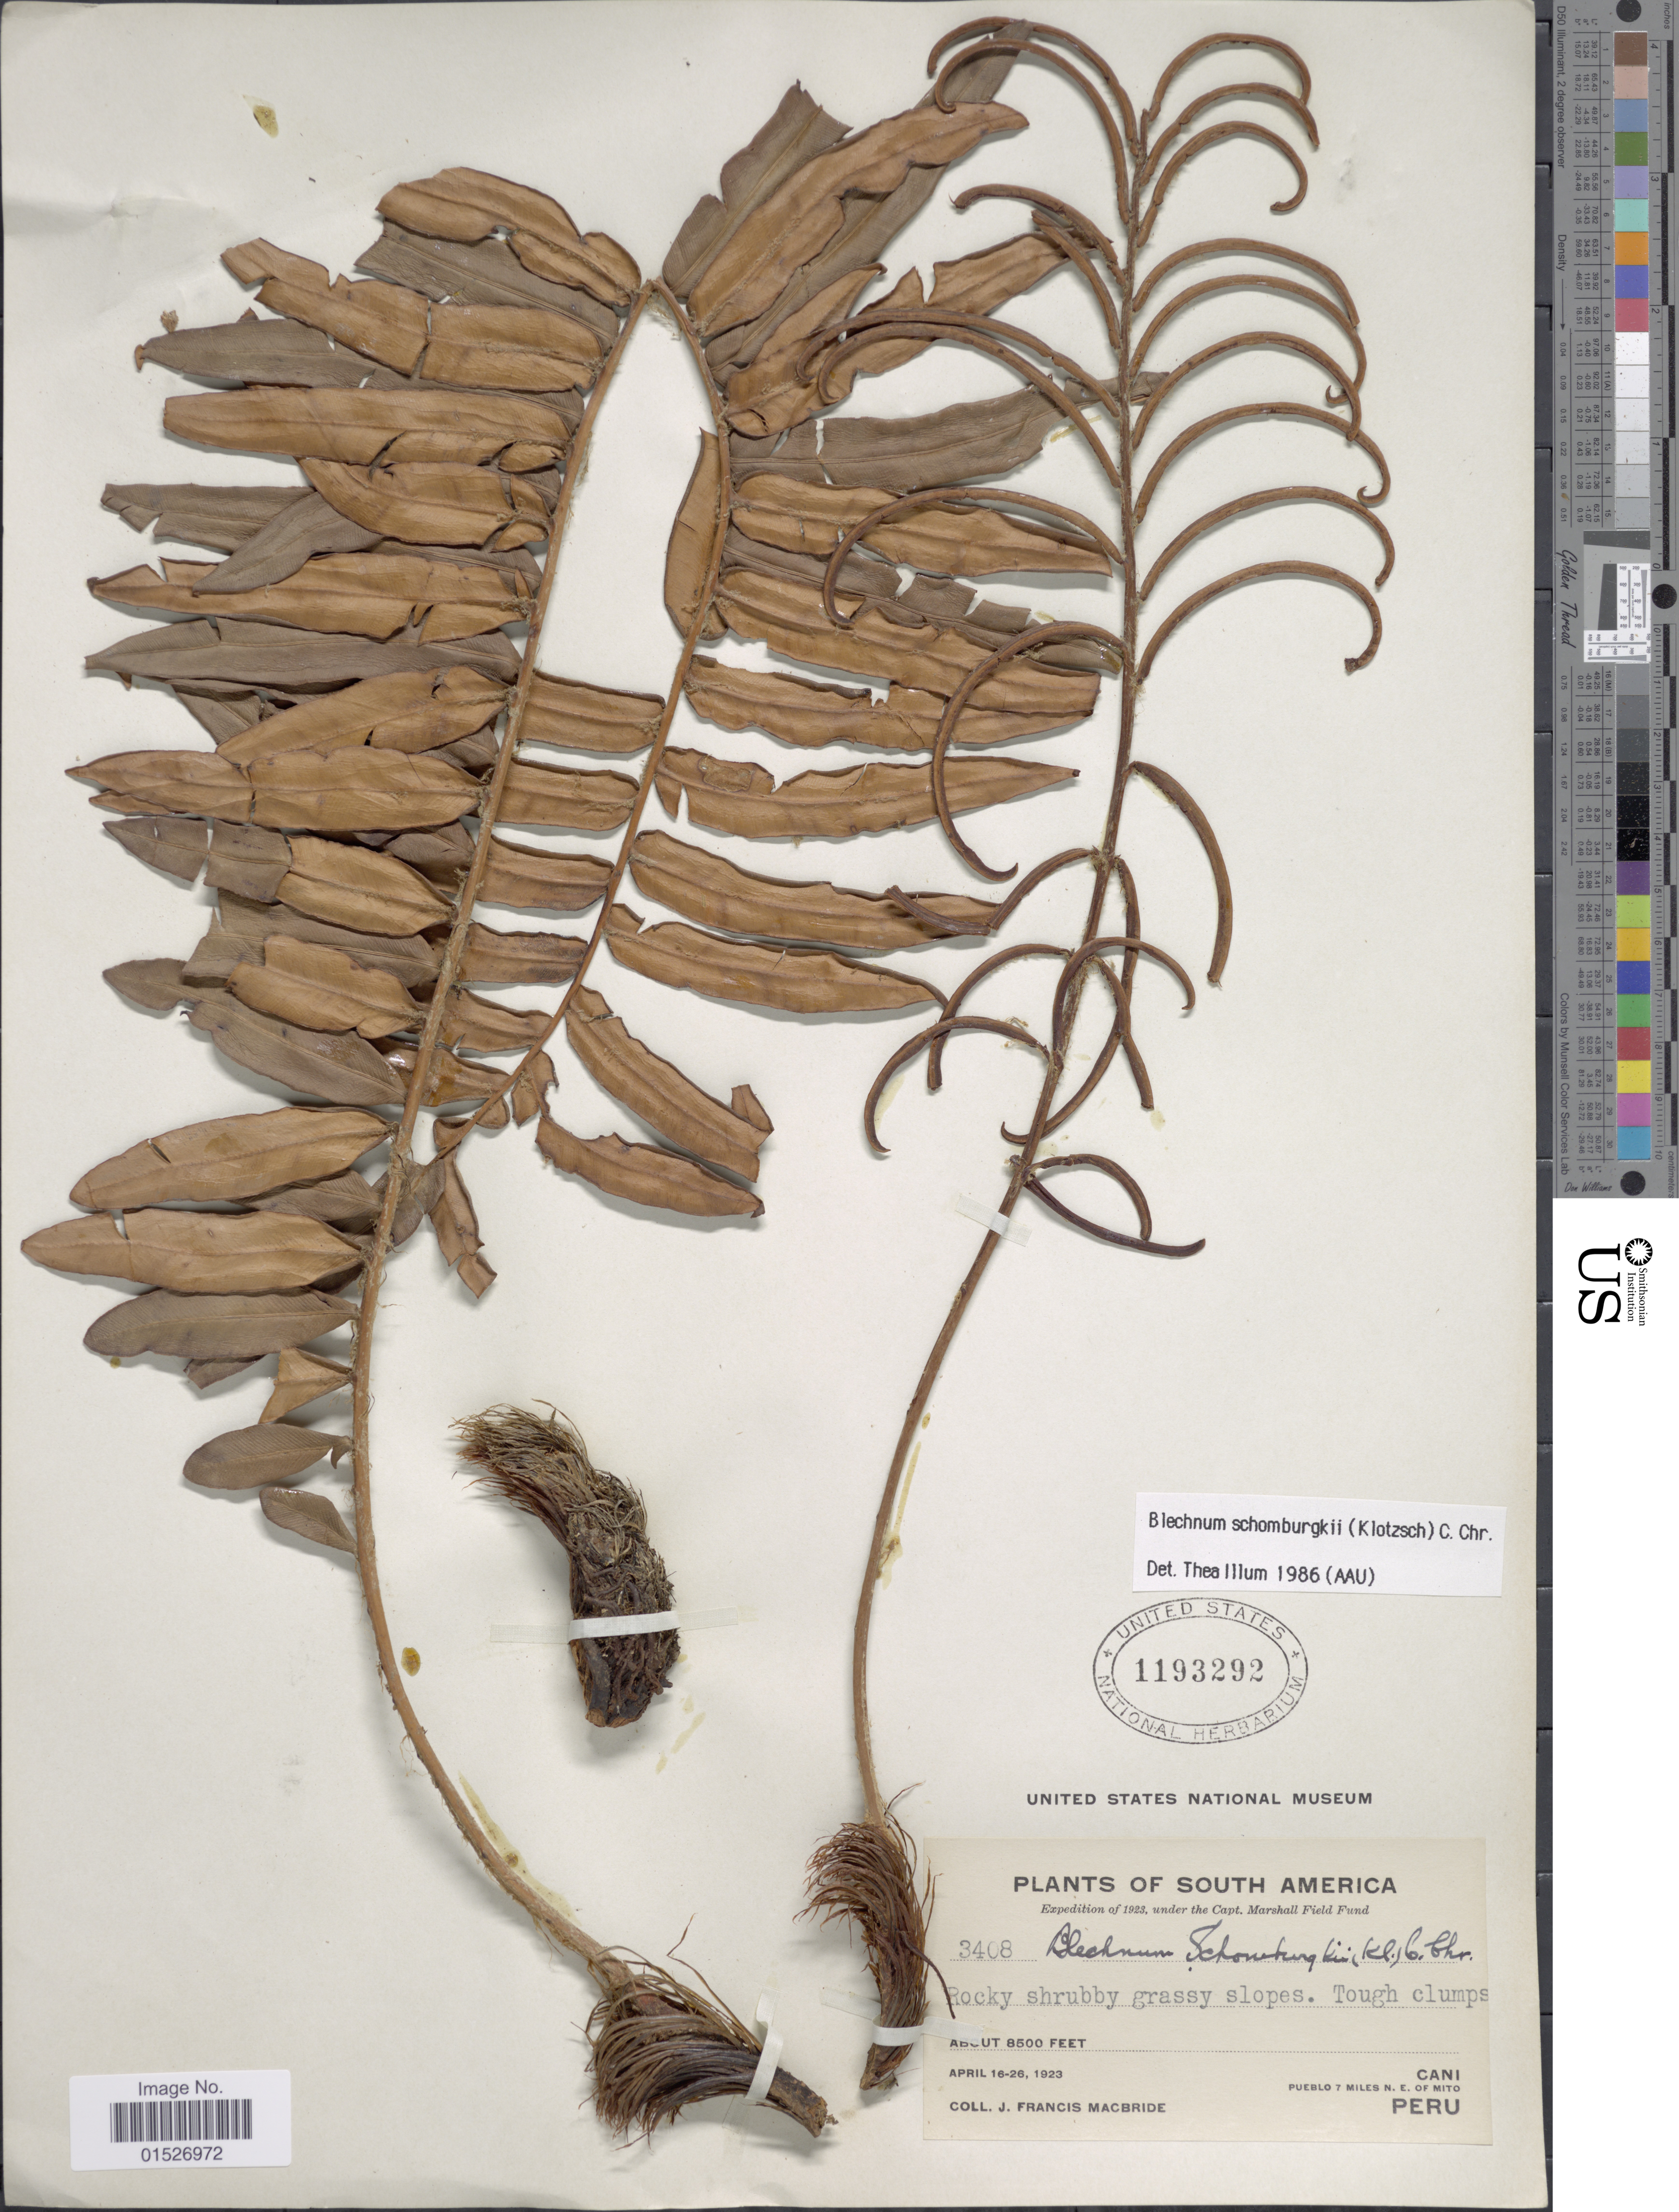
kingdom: Plantae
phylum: Tracheophyta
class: Polypodiopsida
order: Polypodiales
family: Blechnaceae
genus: Blechnum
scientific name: Blechnum schomburgkii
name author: (Klotzsch) C. Chr.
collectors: J. F. Macbride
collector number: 3408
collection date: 1923-04-16/1923-04-26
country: Peru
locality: Cani. Pueblo 7 miles N. E. of Mito, Peru.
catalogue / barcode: US 1193292